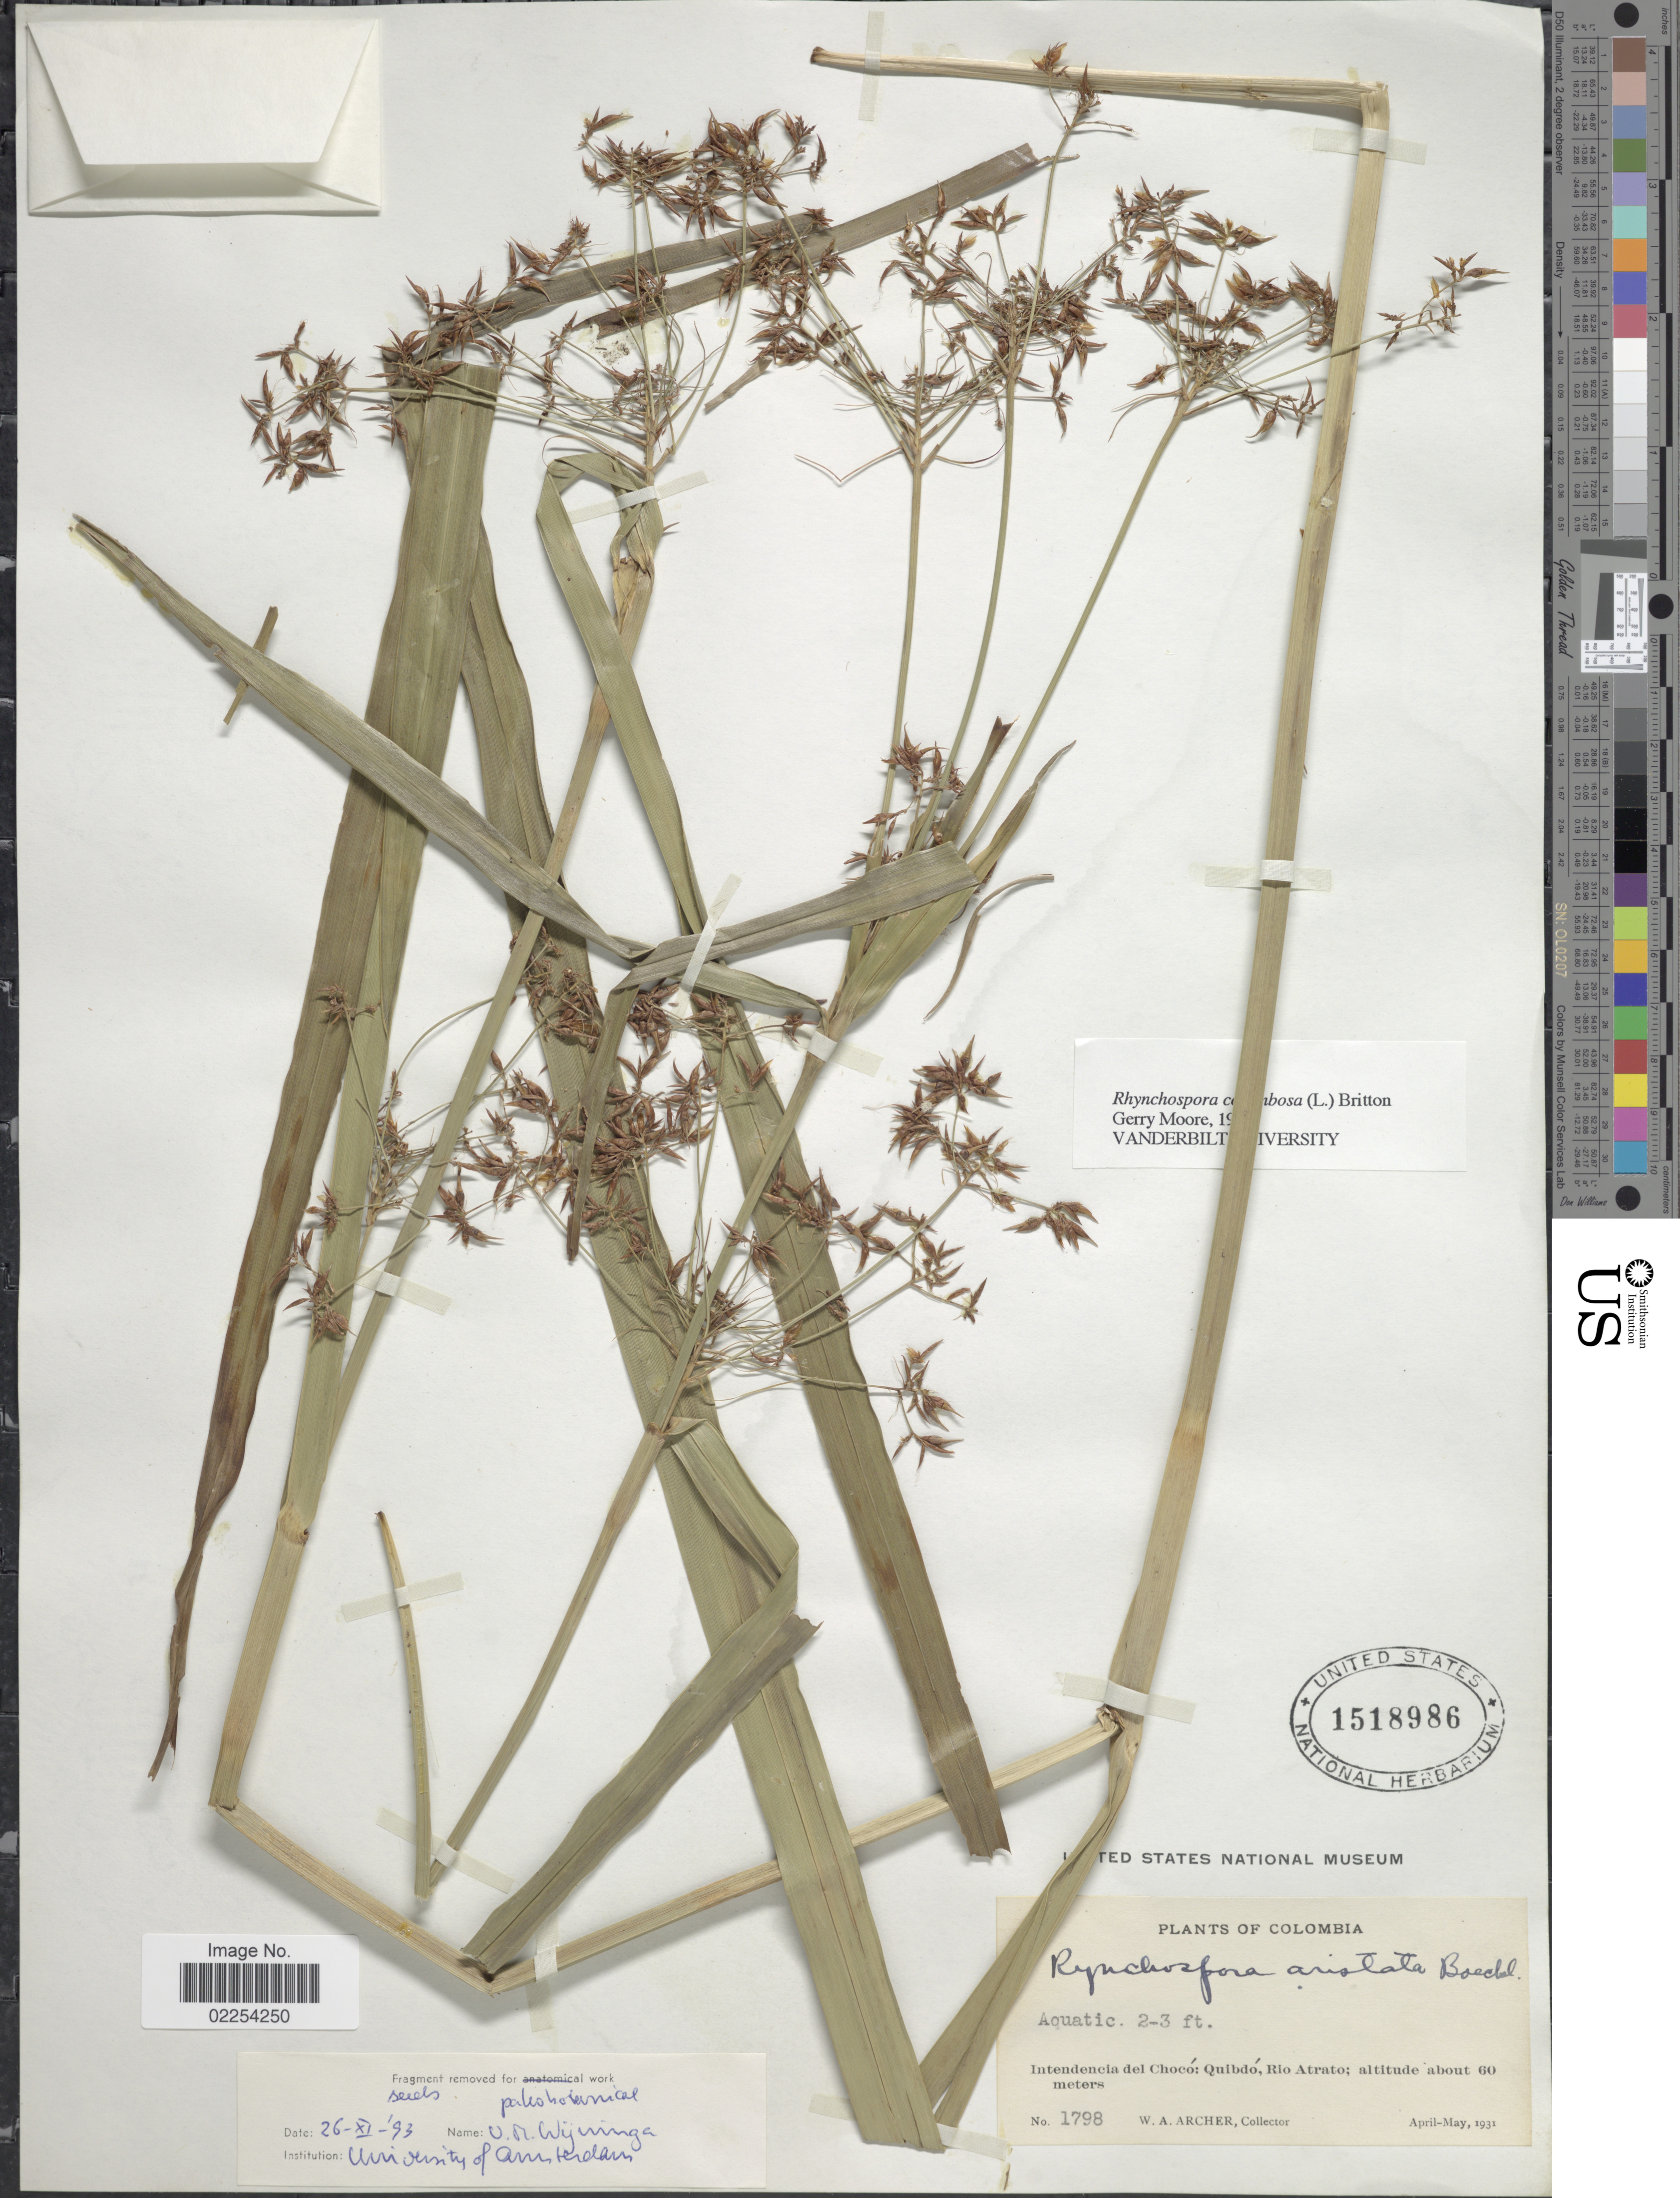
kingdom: Plantae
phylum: Tracheophyta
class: Liliopsida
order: Poales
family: Cyperaceae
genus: Rhynchospora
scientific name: Rhynchospora corymbosa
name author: (L.) Britton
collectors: W. A. Archer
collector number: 1798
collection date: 1931-04/1931-05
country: Colombia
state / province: Chocó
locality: Intendencia del Choco: Quibdo, Rio Atrato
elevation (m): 60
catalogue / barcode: US 1518986